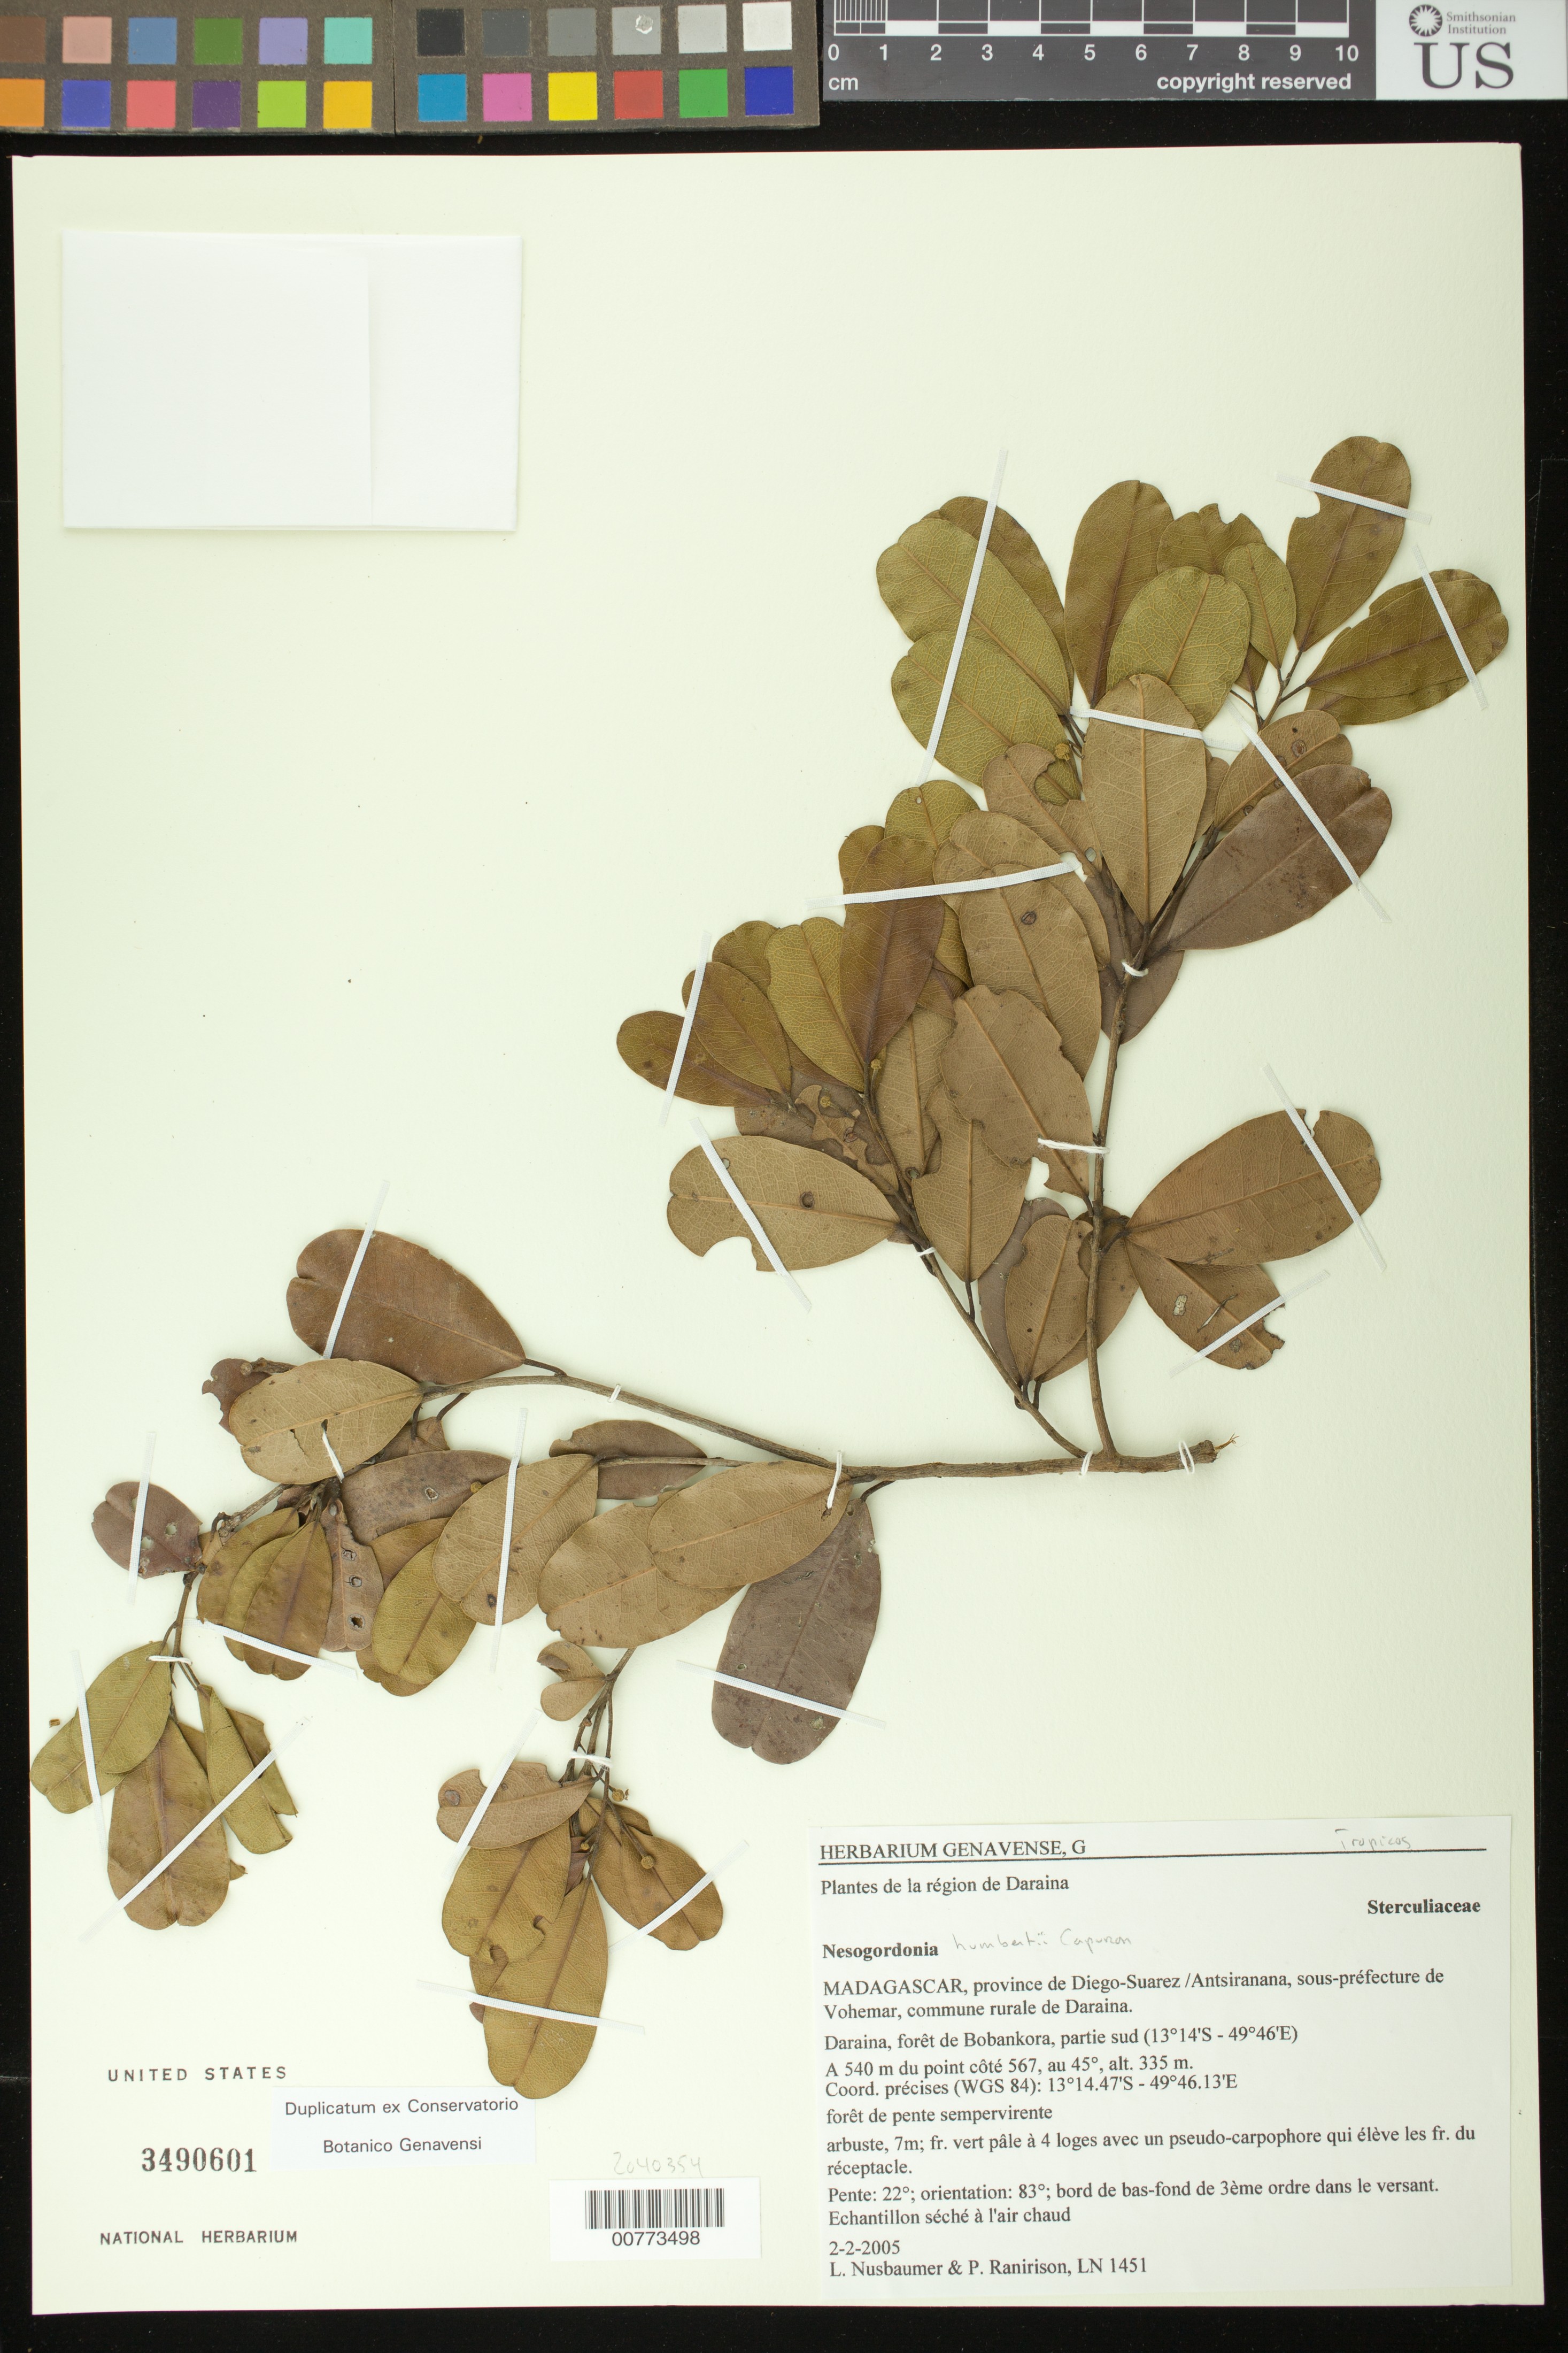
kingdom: Plantae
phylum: Tracheophyta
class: Magnoliopsida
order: Malvales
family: Malvaceae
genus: Nesogordonia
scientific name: Nesogordonia humbertii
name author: Capuron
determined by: Dorr, Laurence J., Curator (BOT), Smithsonian Institution - National Museum of Natural History (UNITED STATES)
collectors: L. Nusbaumer & P. Ranirison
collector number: LN 1451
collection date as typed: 02 Feb 2005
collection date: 2005-02-02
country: Madagascar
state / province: Sava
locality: Antsiranana, sour-préfecture de Vohemar, commune rurale de Daraina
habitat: forêt de pente sempervirente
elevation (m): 335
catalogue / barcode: US 3490601